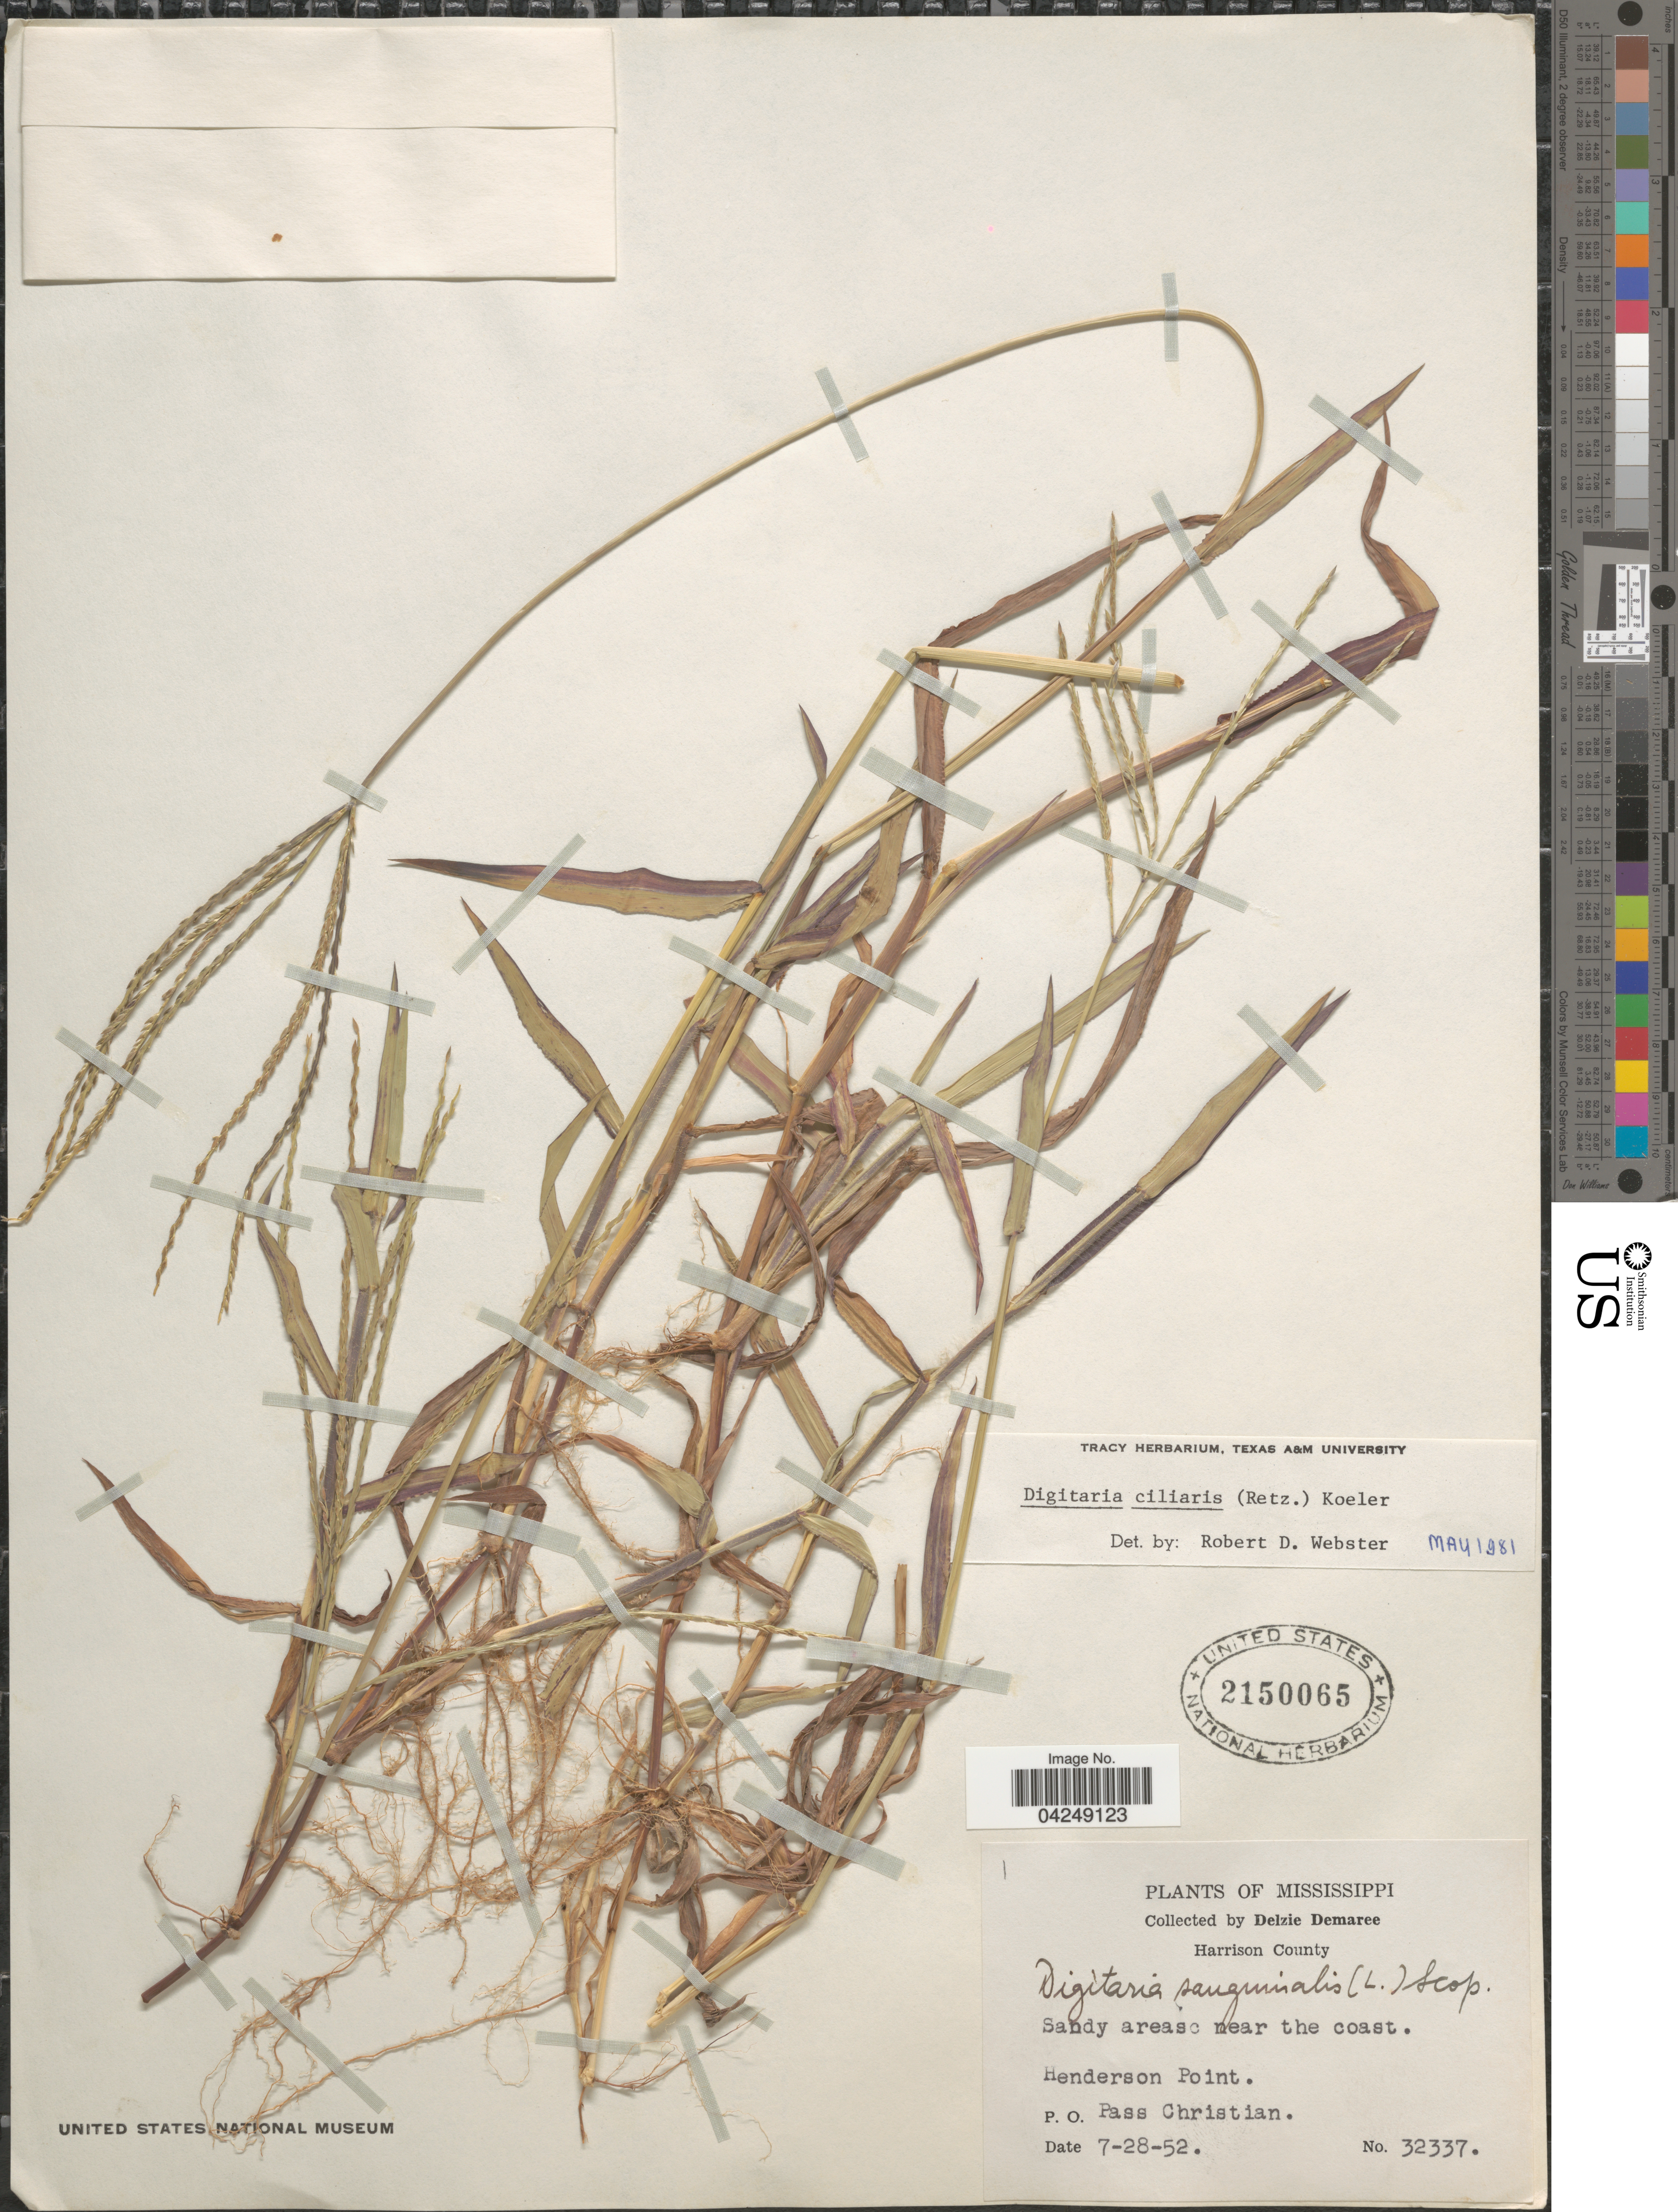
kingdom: Plantae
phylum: Tracheophyta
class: Liliopsida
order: Poales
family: Poaceae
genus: Digitaria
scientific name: Digitaria ciliaris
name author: (Retz.) Koeler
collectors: D. Demaree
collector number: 32337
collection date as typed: Transcribed d/m/y: 28/7/51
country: United States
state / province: Mississippi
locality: Harrison County. Sandy areas near the coast. Henderson Point. P. O. Pass Christian.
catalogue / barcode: US 2150065